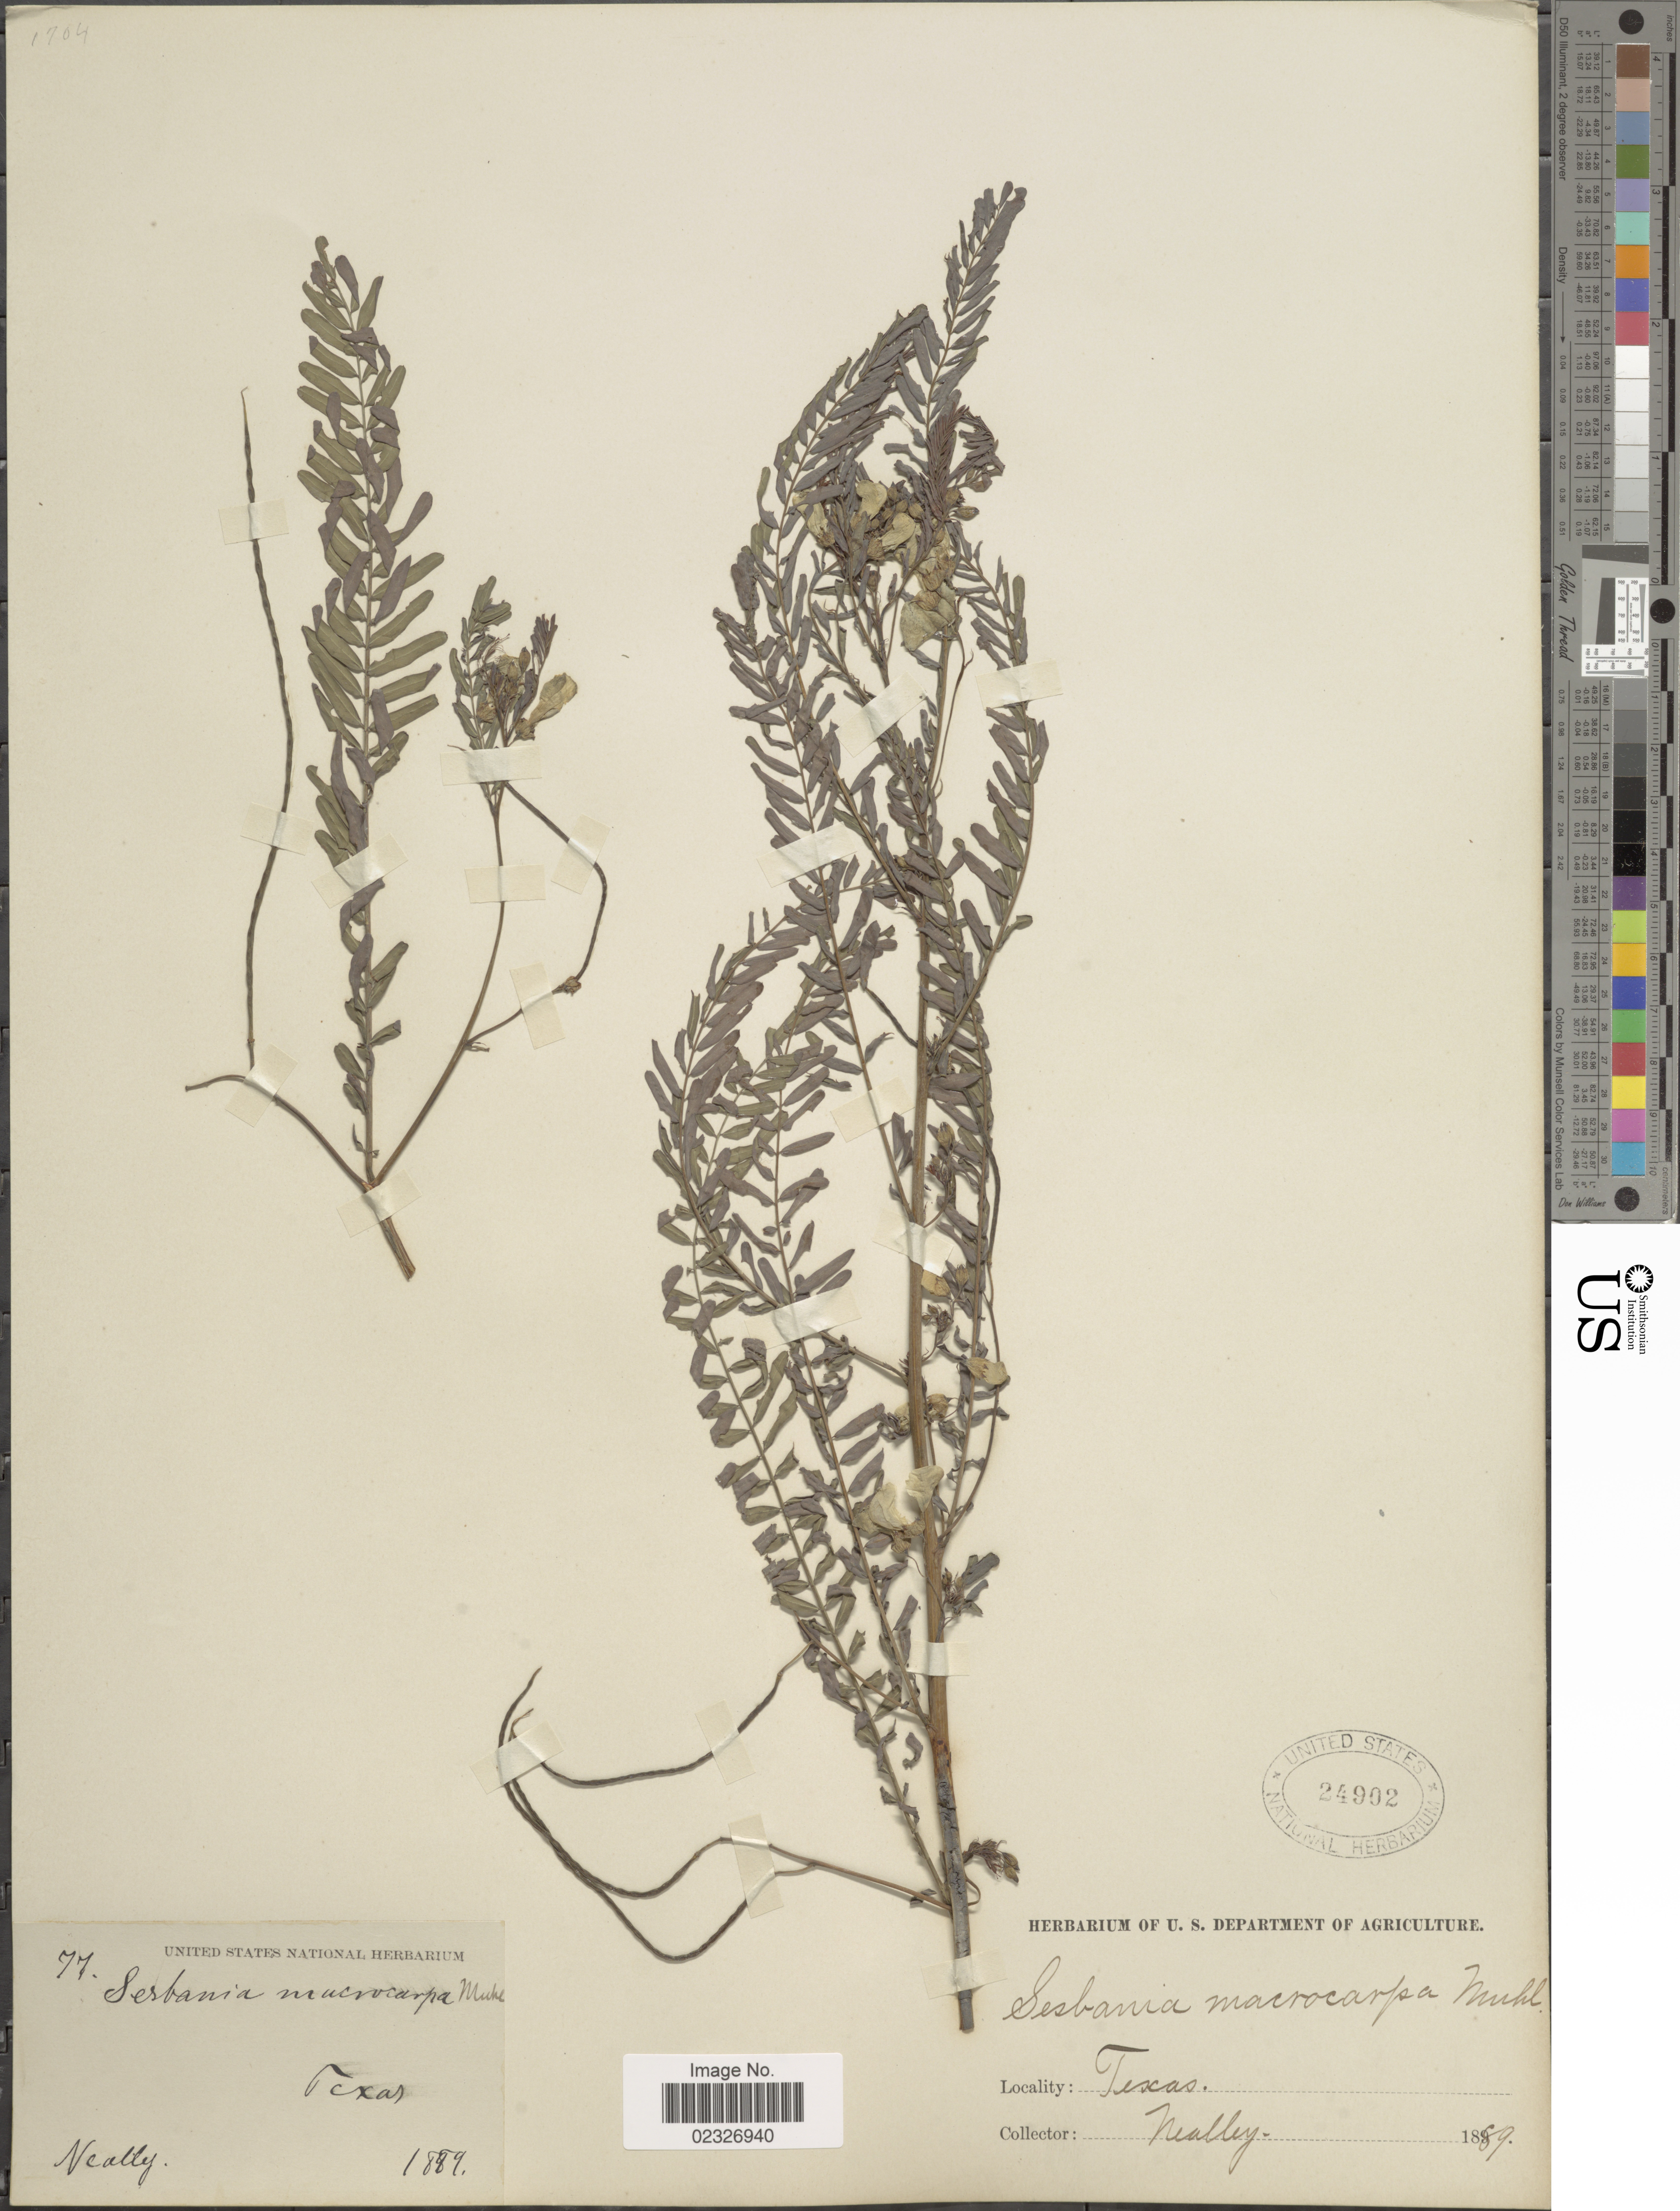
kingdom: Plantae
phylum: Tracheophyta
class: Magnoliopsida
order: Fabales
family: Fabaceae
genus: Sesbania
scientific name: Sesbania exaltata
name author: (Raf.) Cory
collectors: G. C. Nealley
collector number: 77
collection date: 1889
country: United States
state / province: Texas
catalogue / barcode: US 24902